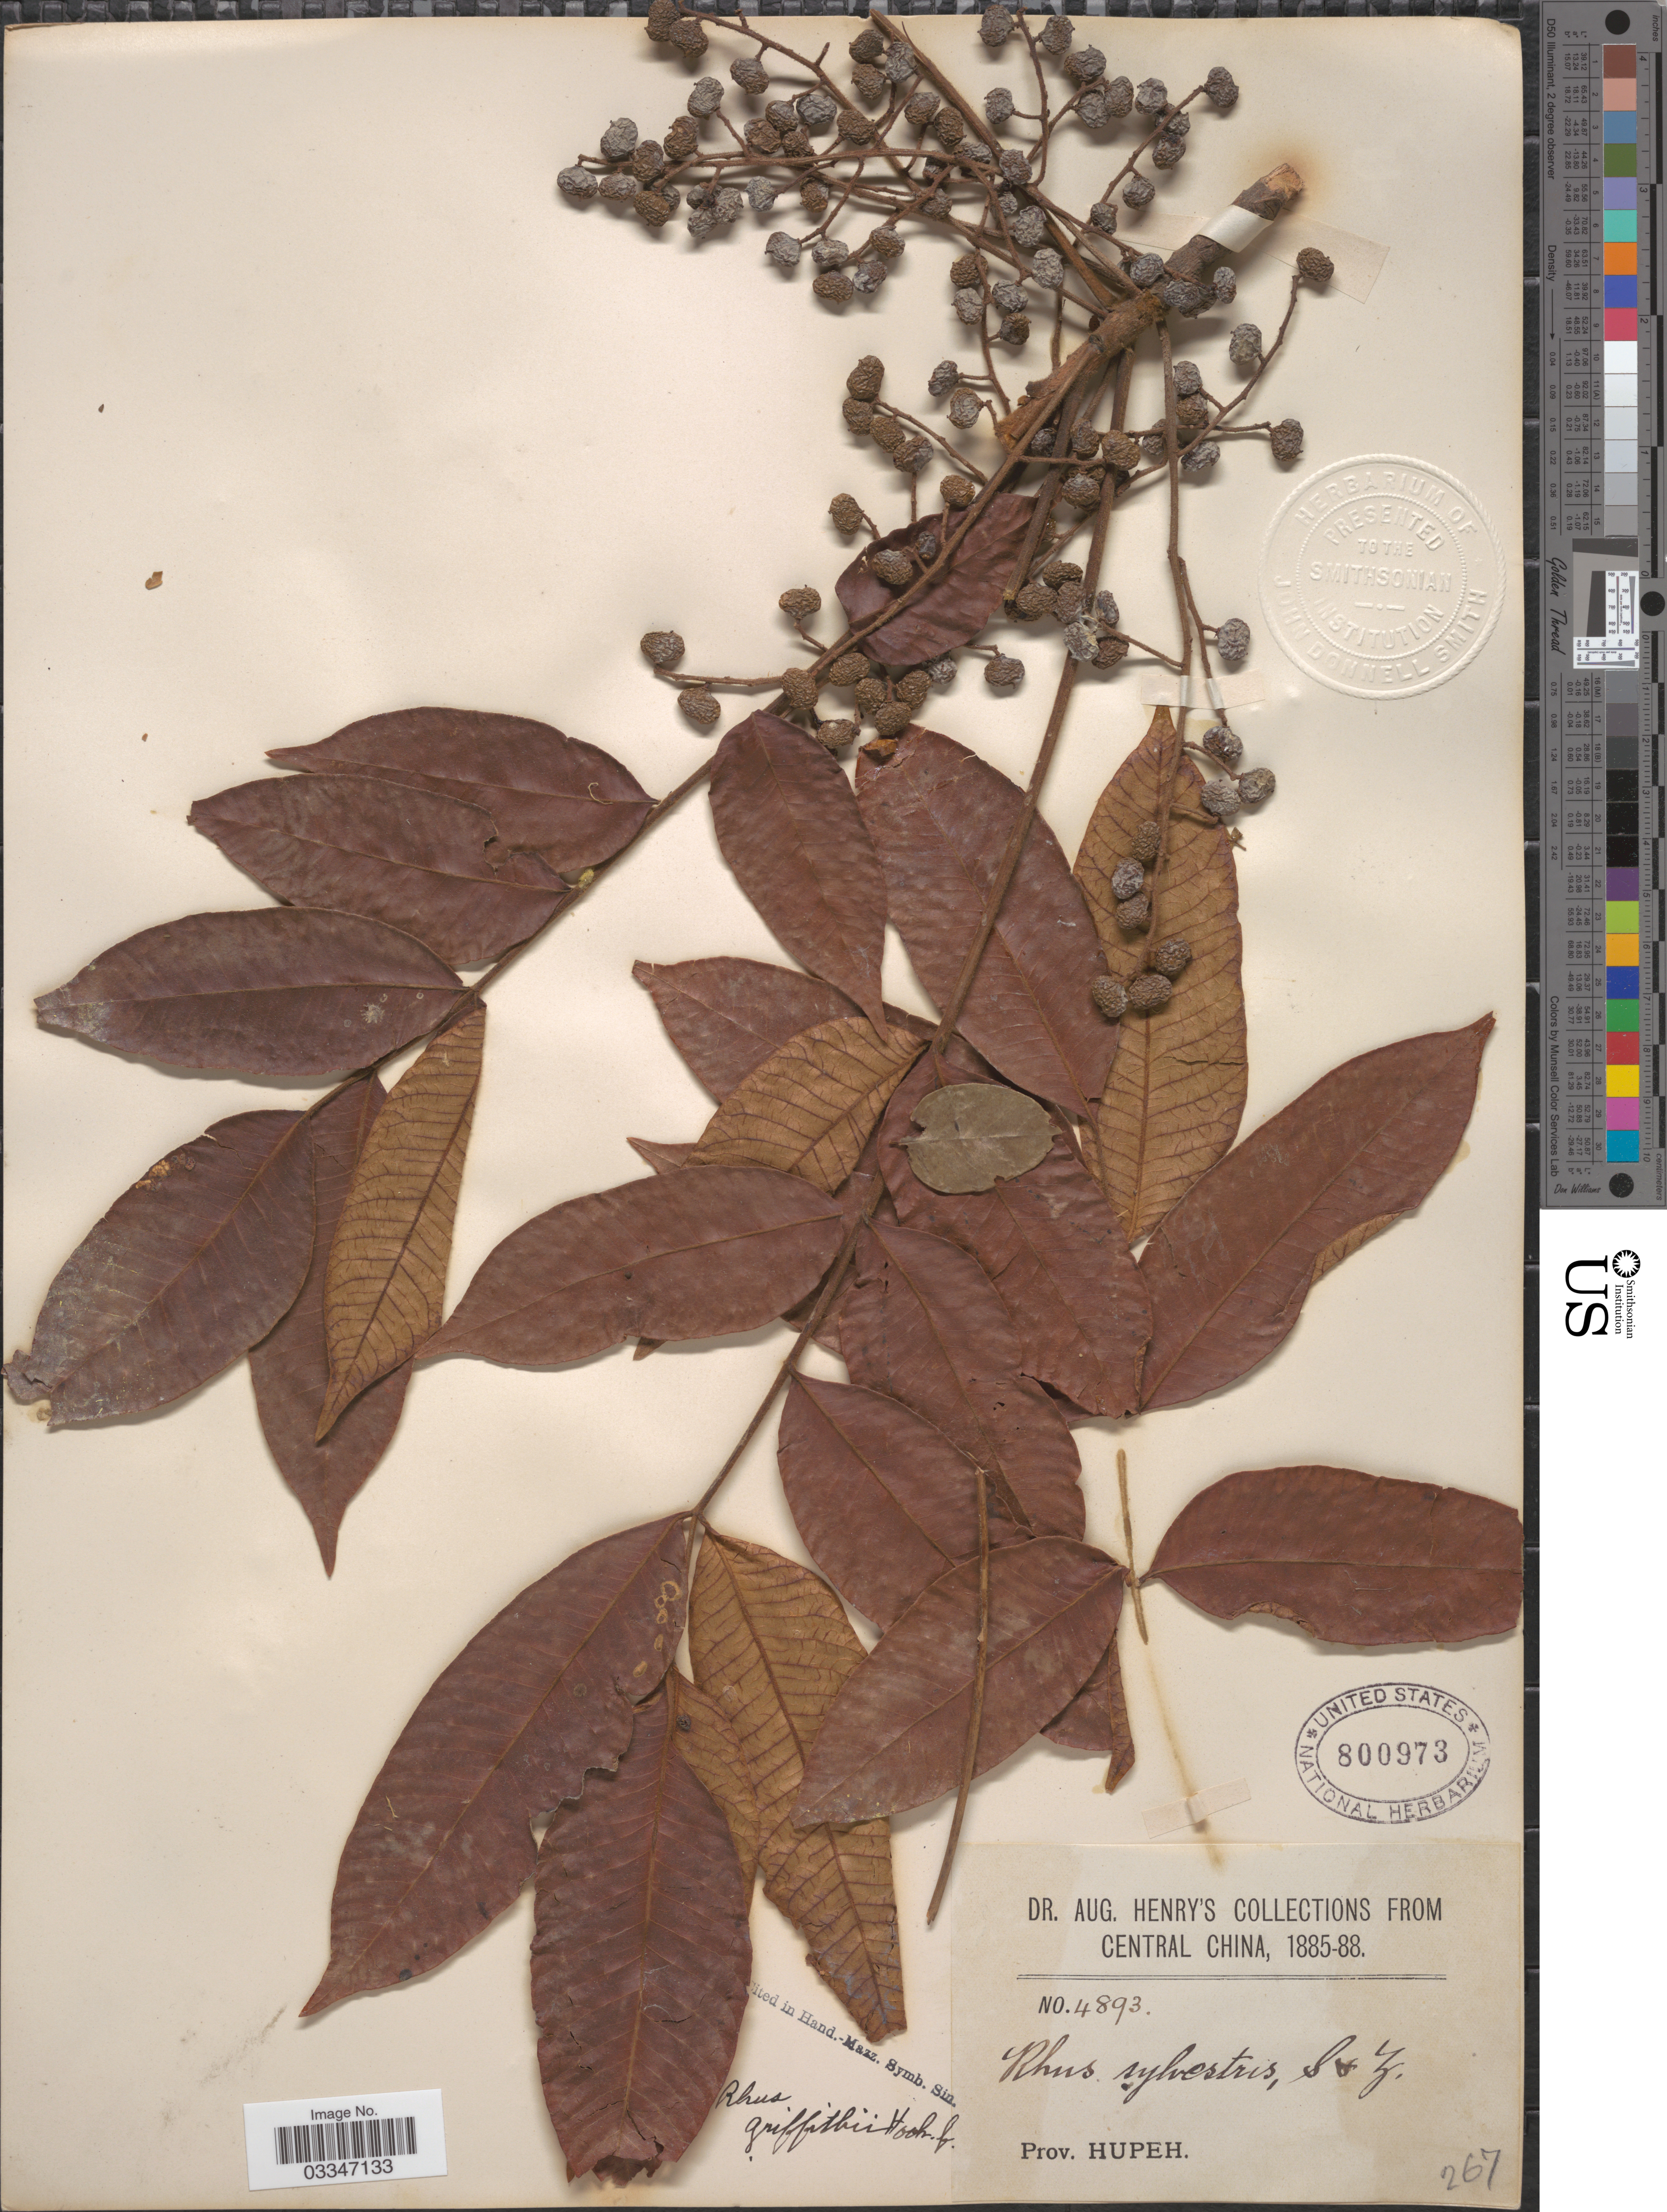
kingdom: Plantae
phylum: Tracheophyta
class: Magnoliopsida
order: Sapindales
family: Anacardiaceae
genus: Rhus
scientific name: Rhus griffithii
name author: Hook. f.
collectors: A. Henry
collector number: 4893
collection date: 1885/1888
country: China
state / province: Hubei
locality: Central China. Prov. Hupeh.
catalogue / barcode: US 800973